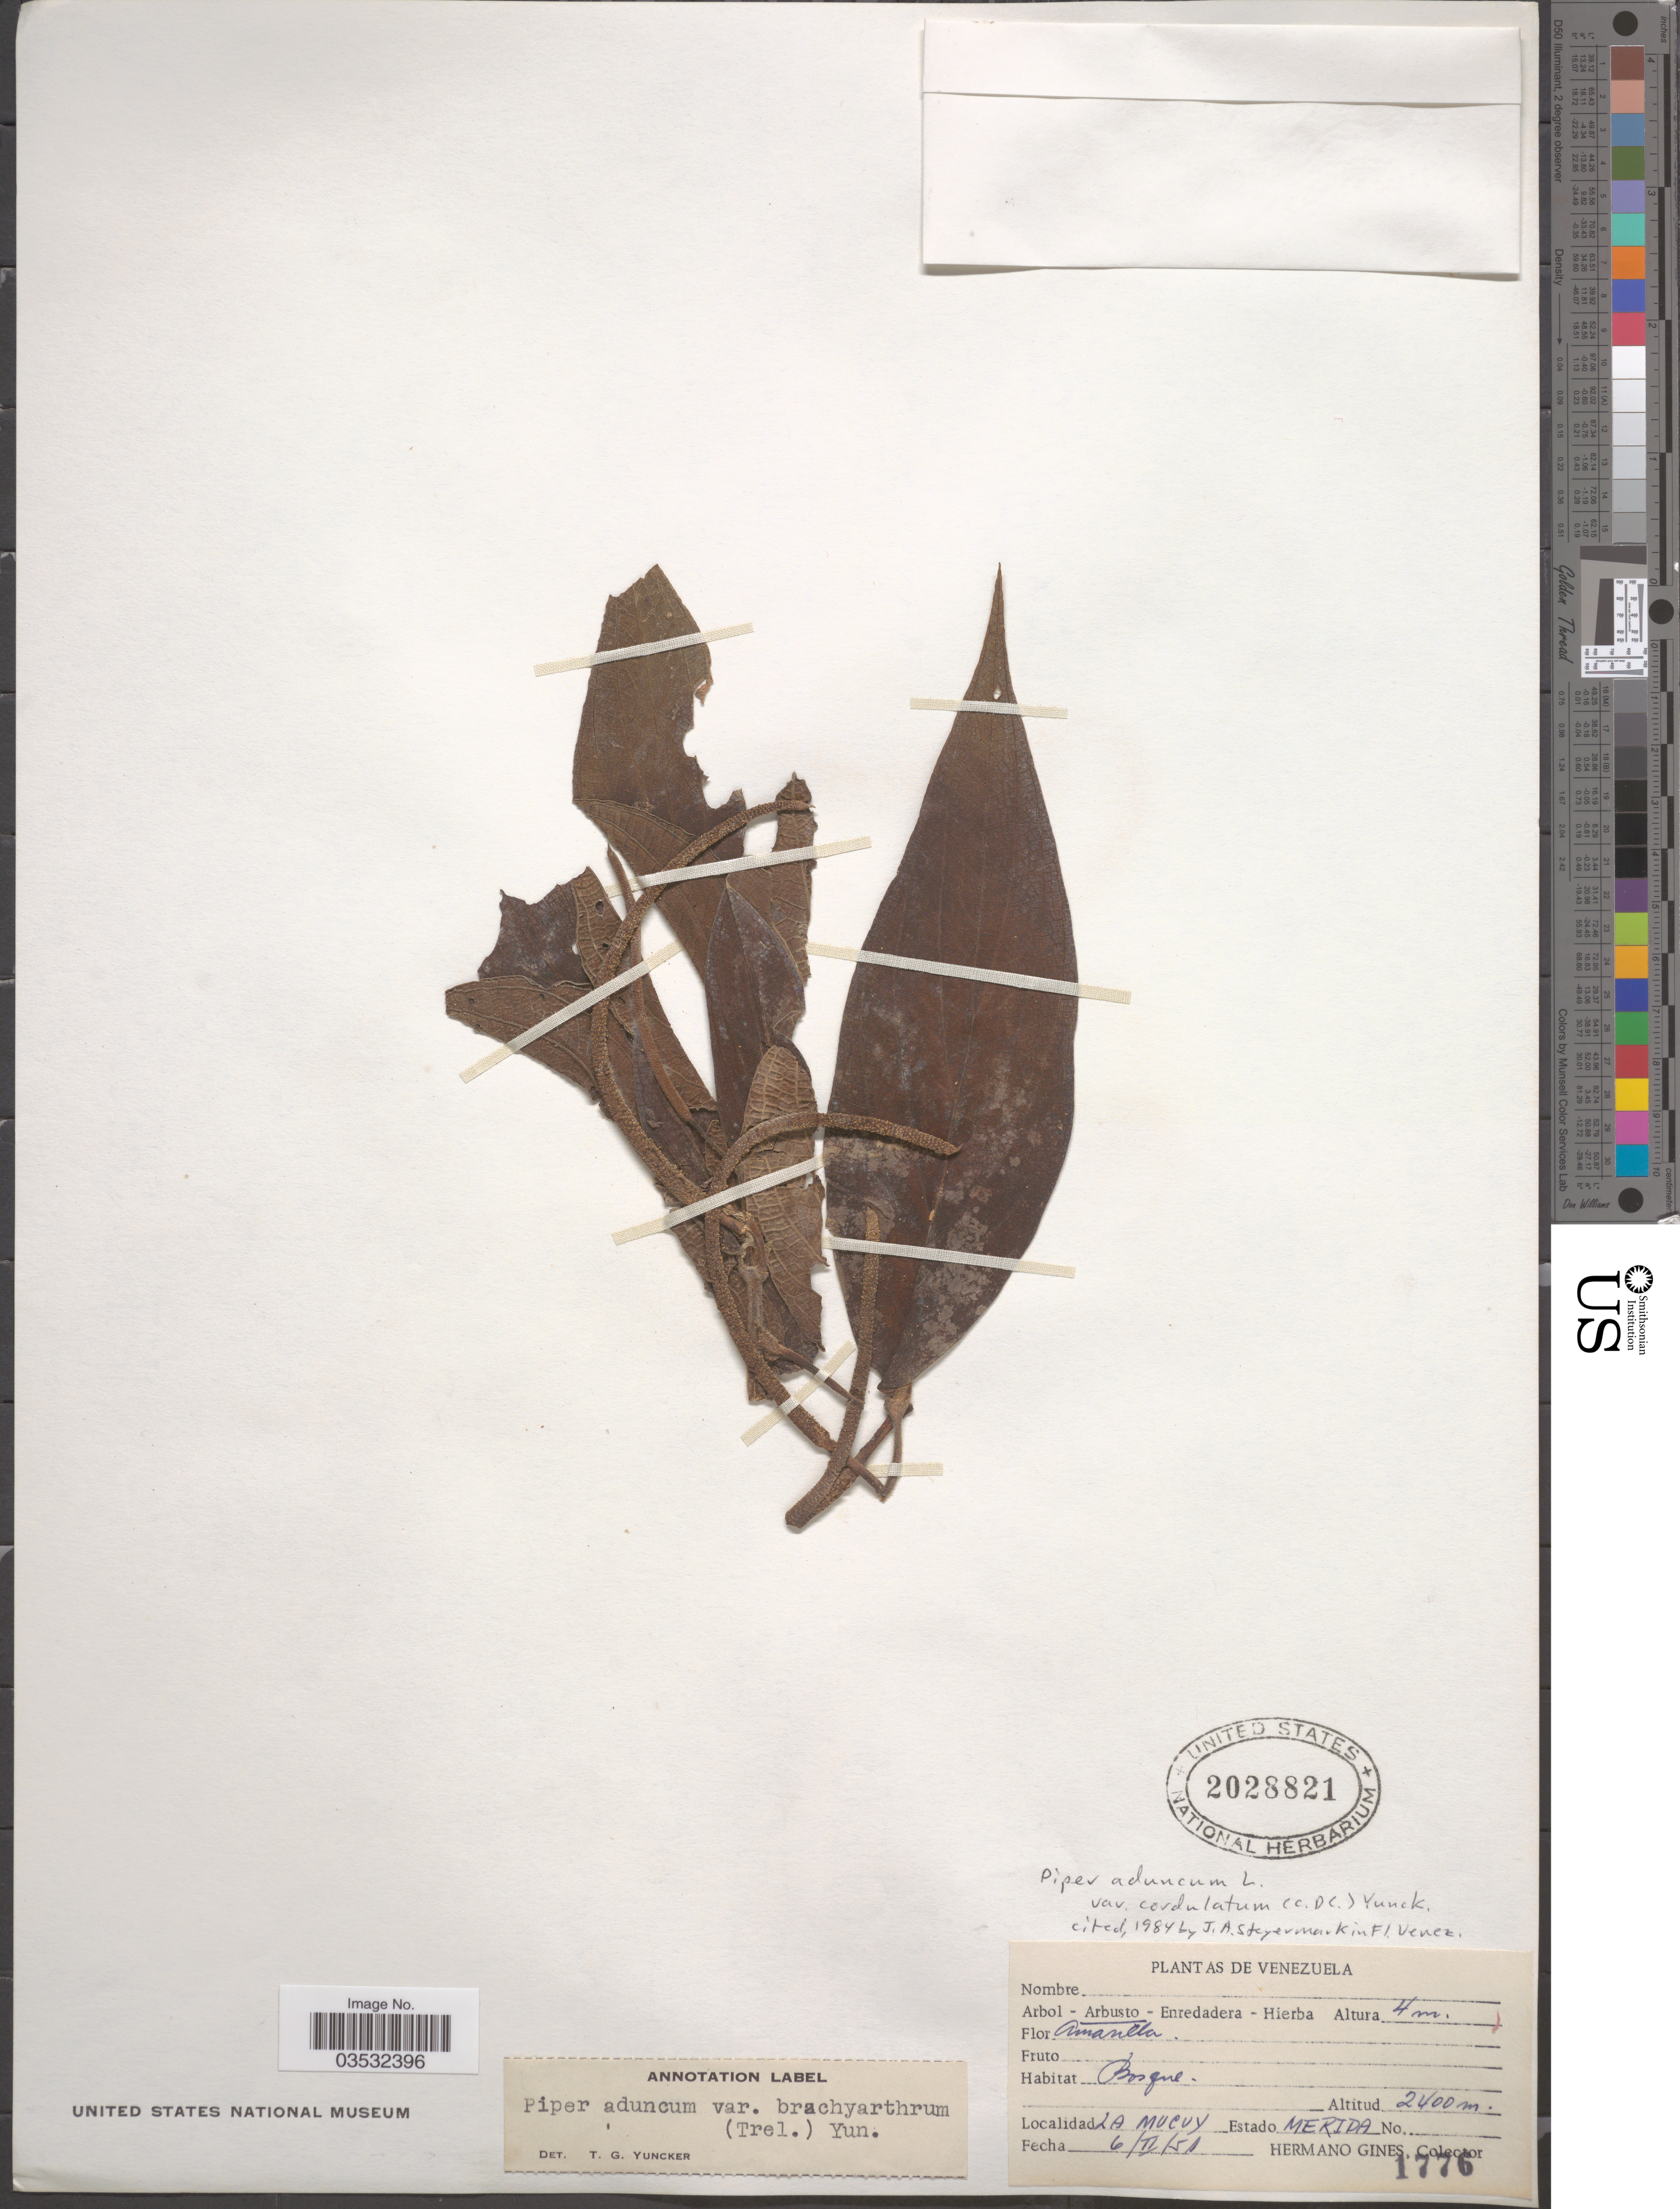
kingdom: Plantae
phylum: Tracheophyta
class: Magnoliopsida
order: Piperales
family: Piperaceae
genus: Piper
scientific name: Piper aduncum var. cordulatum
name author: L.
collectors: Bro. Gines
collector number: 1776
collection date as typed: Transcribed d/m/y: 6/2/51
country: Venezuela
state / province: Merida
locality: La Mucuy.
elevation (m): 2400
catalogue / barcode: US 2028821